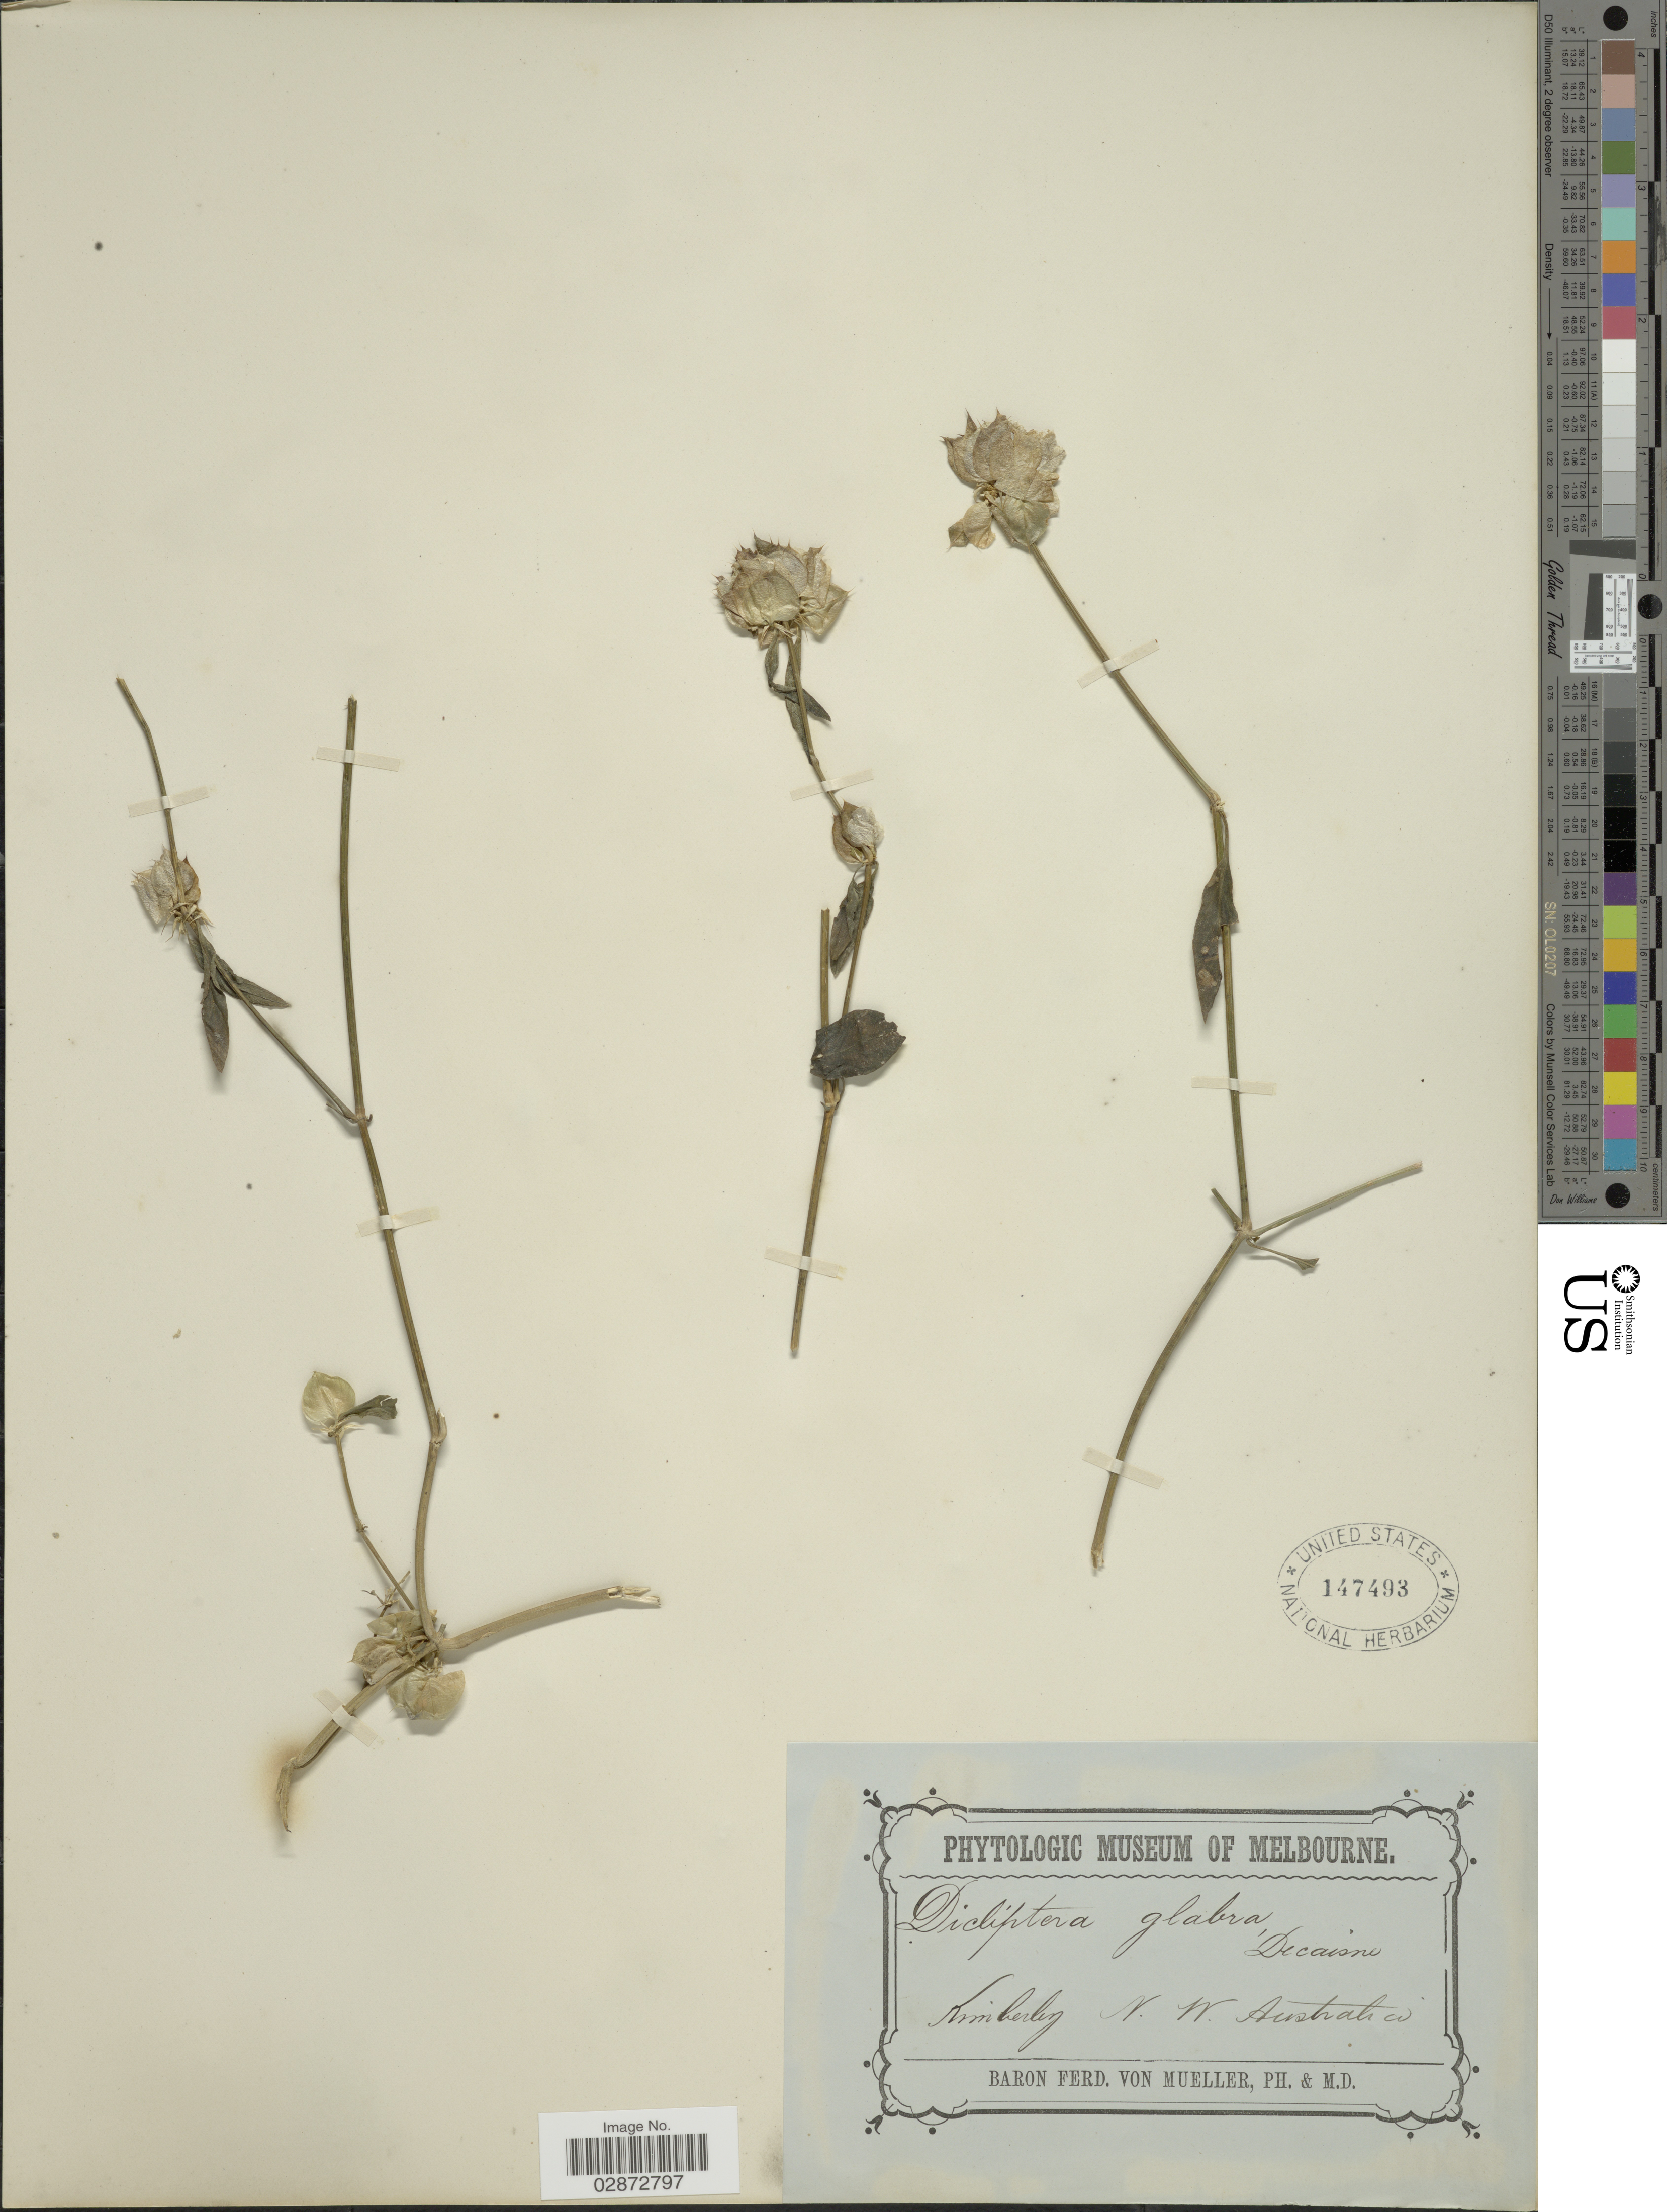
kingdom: Plantae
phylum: Tracheophyta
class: Magnoliopsida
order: Lamiales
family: Acanthaceae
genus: Dicliptera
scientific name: Dicliptera glabra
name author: Decne.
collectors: -. Kimberley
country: Australia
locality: N.W. Australia.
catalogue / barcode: US 147493